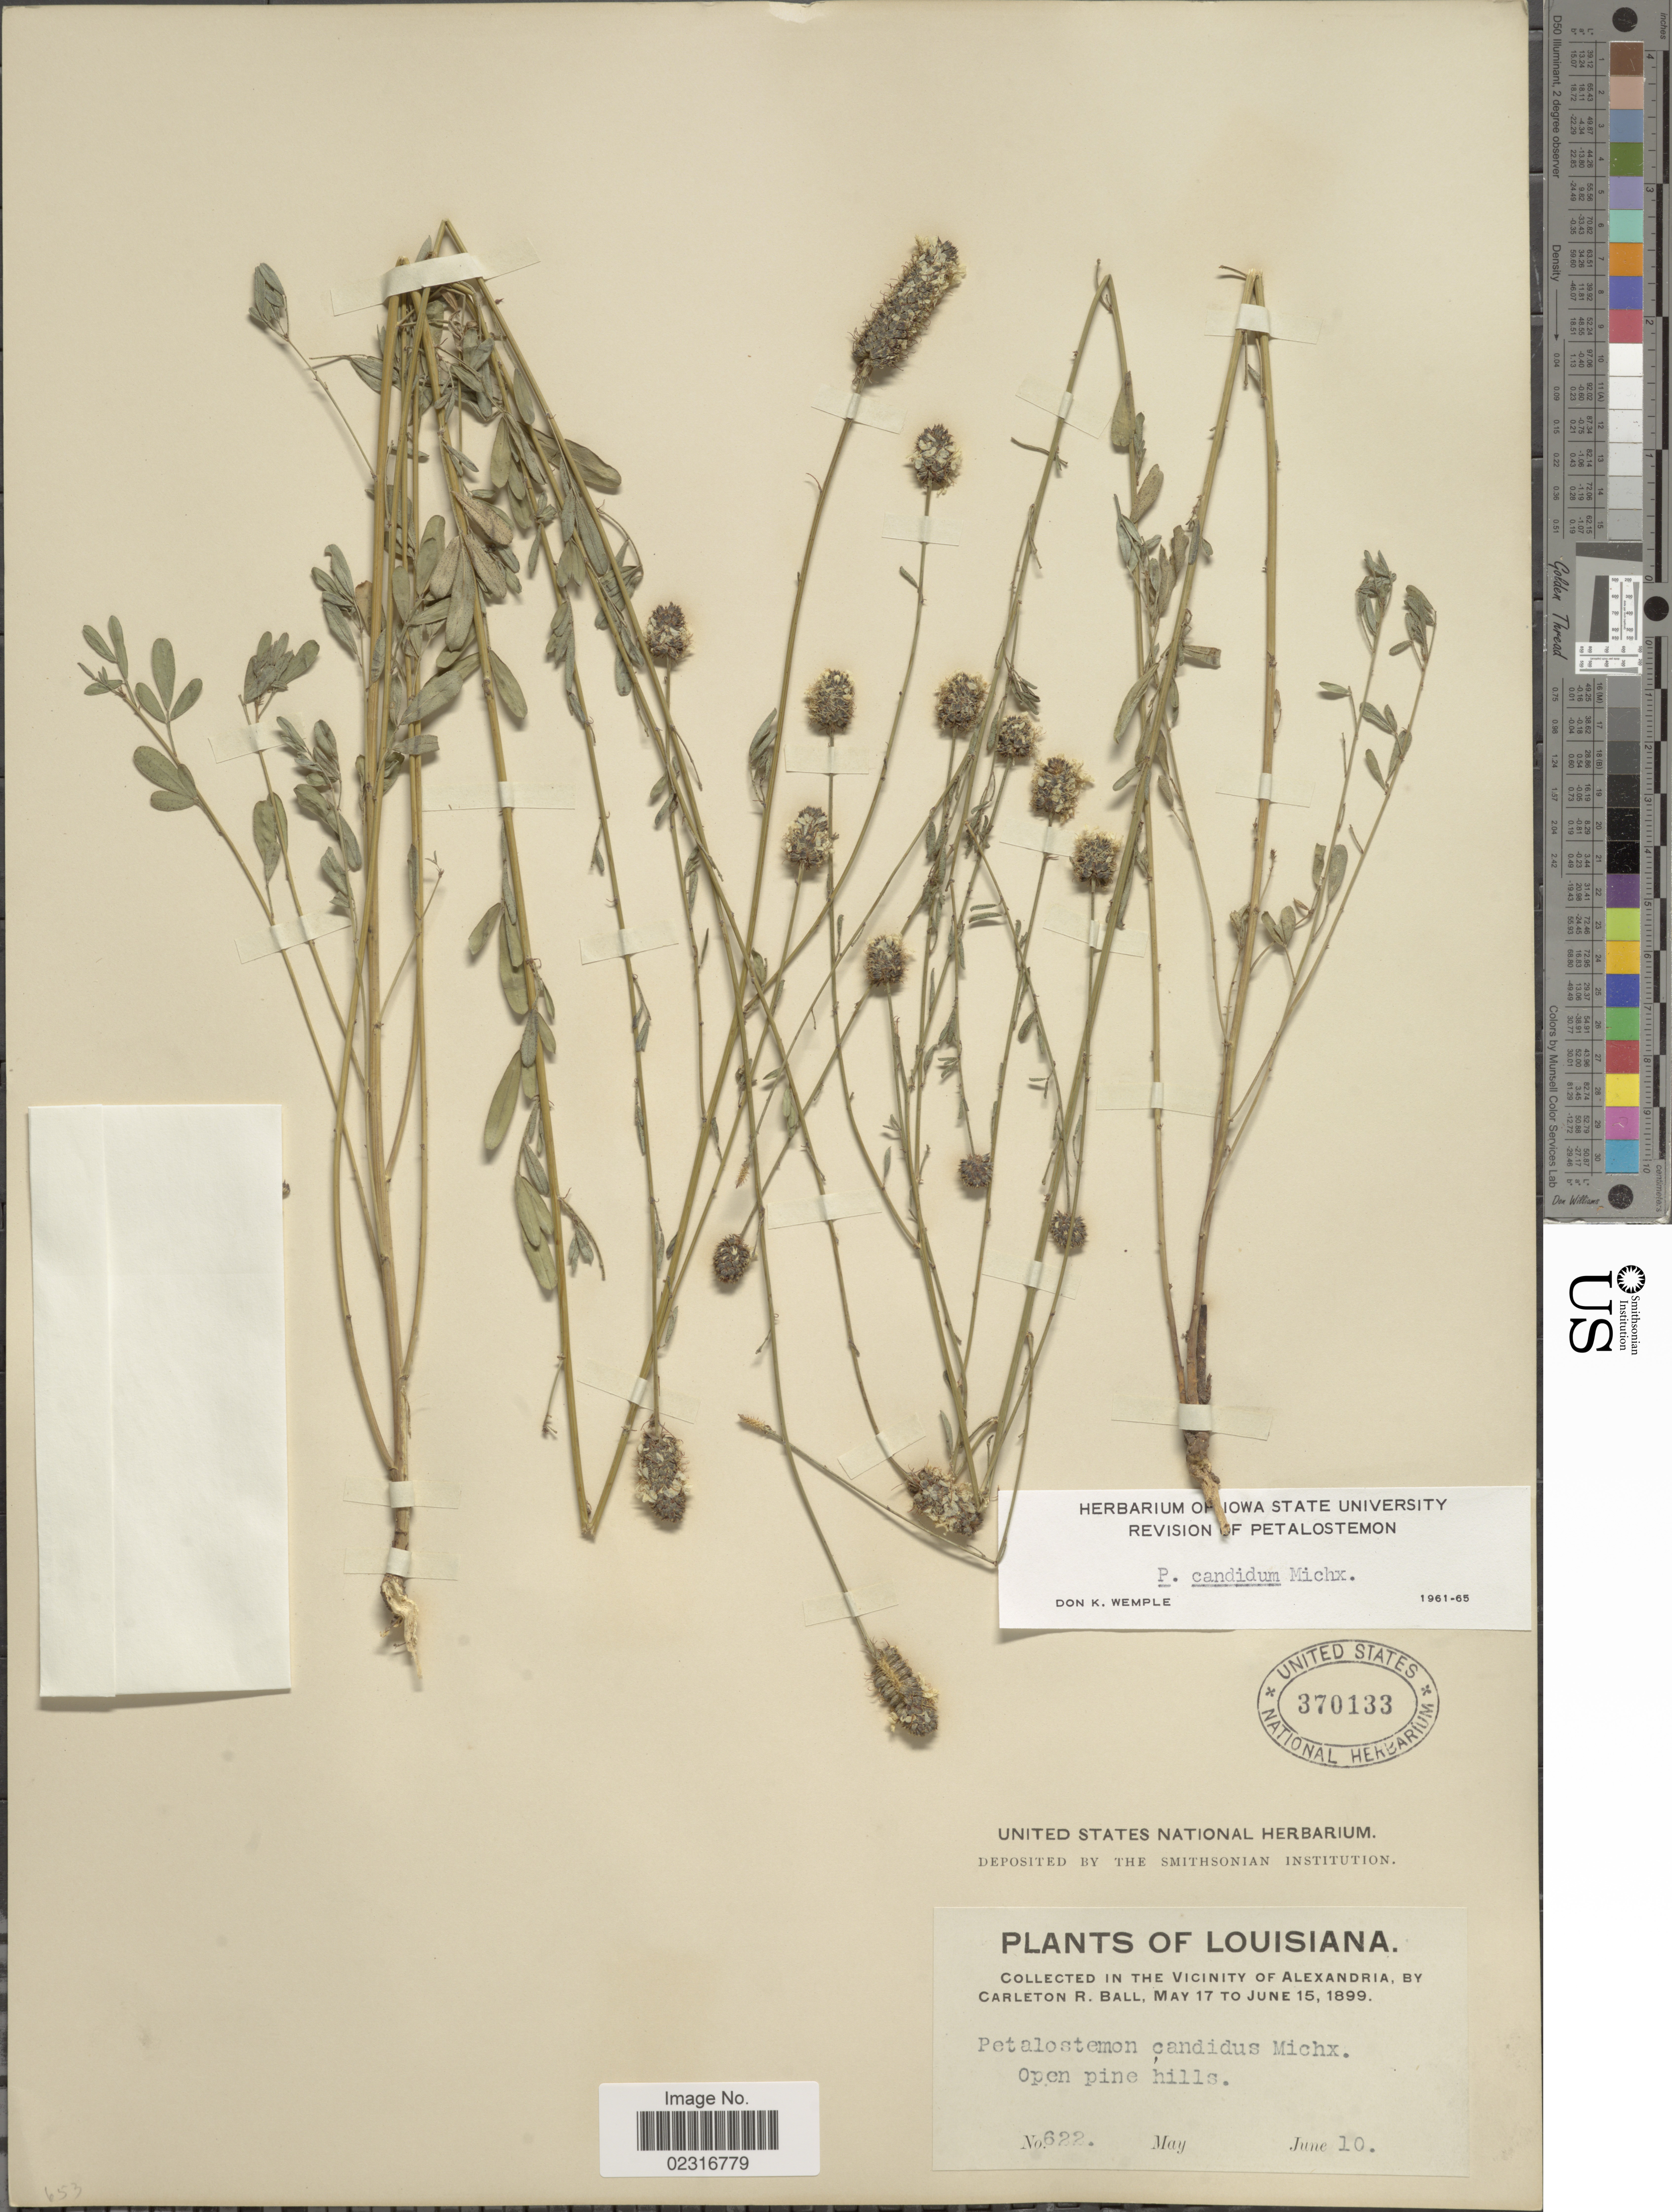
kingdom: Plantae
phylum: Tracheophyta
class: Magnoliopsida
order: Fabales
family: Fabaceae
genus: Dalea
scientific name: Dalea candida var. candida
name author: Michx. ex Willd.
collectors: C. R. Ball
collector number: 622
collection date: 1899-06-10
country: United States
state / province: Louisiana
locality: The vicinity of Alexandria.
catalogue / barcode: US 370133